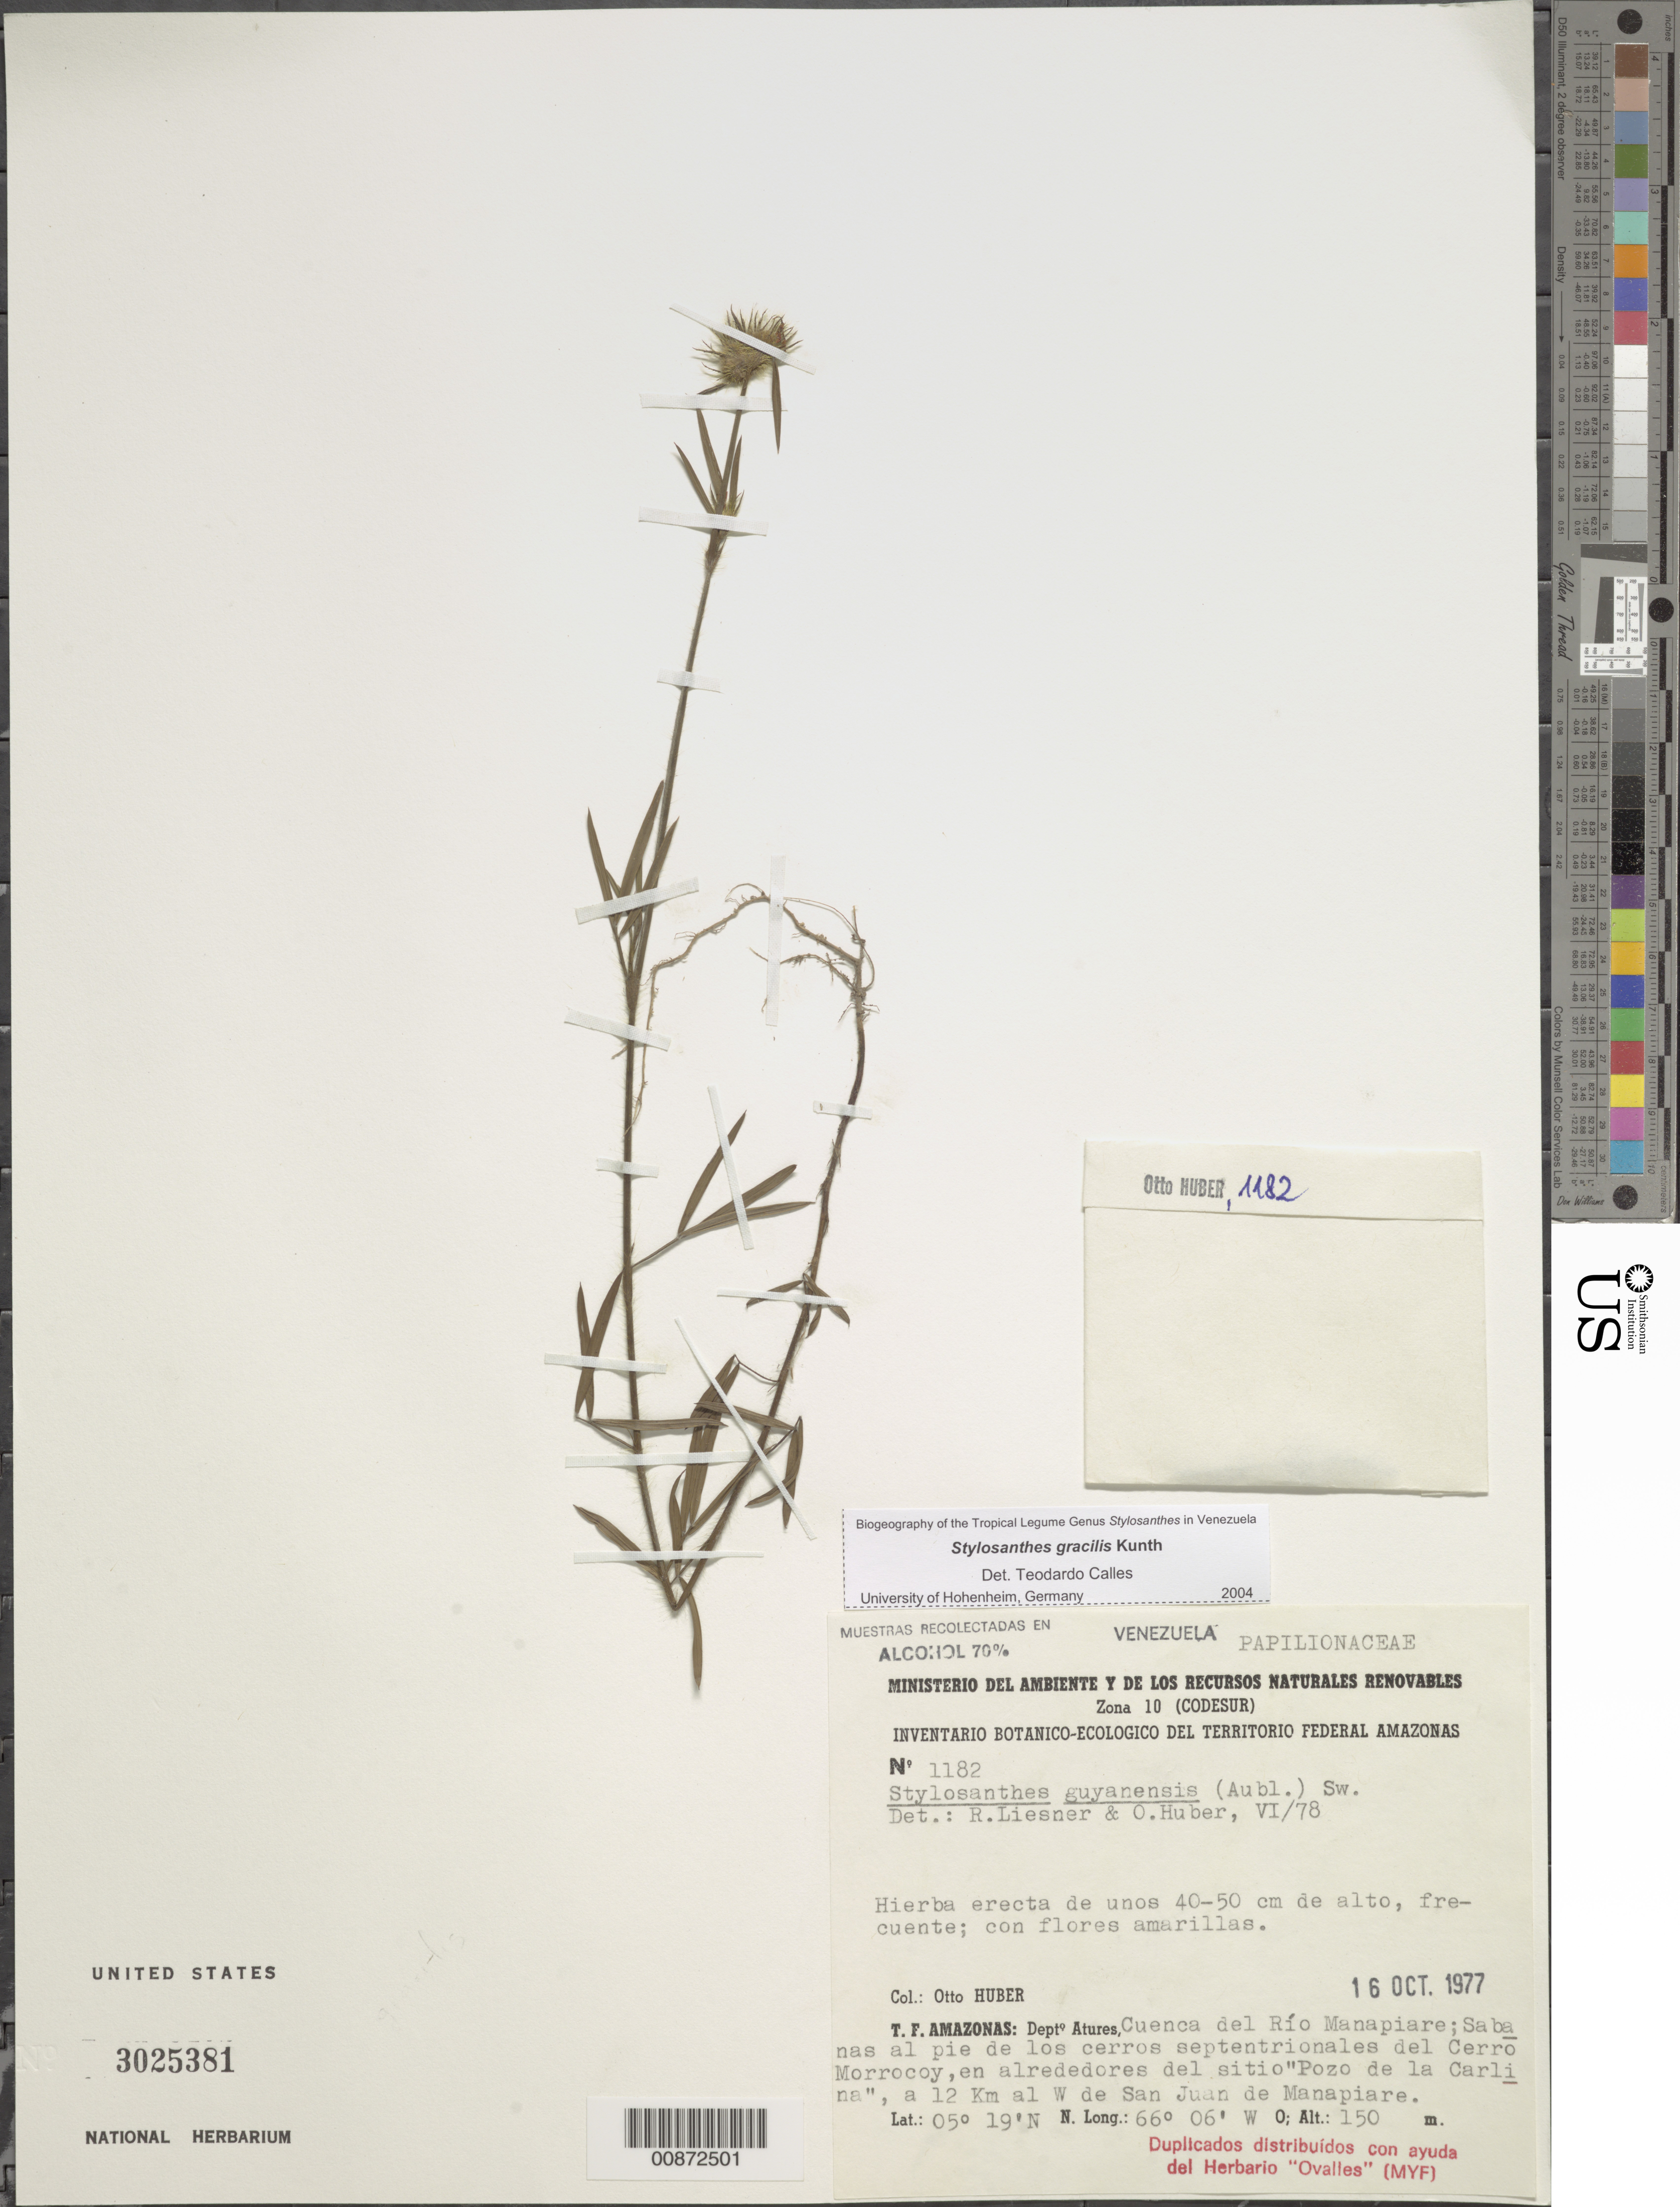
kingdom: Plantae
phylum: Tracheophyta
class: Magnoliopsida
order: Fabales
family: Fabaceae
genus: Stylosanthes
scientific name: Stylosanthes guianensis var. gracilis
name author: (Kunth) Vogel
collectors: O. Huber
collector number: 1182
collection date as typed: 16-Oct-77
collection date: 1977-10-16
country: Venezuela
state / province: Amazonas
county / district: Atures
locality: Río Manapiare, cuenca, ±12 km W de San Juan de Manapiare, al pie de los cerros septentríonales del Cerro Morrocoy, en alrededores del sitio "Pozo de la Carlina"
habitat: Sabana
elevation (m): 150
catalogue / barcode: US 3025381